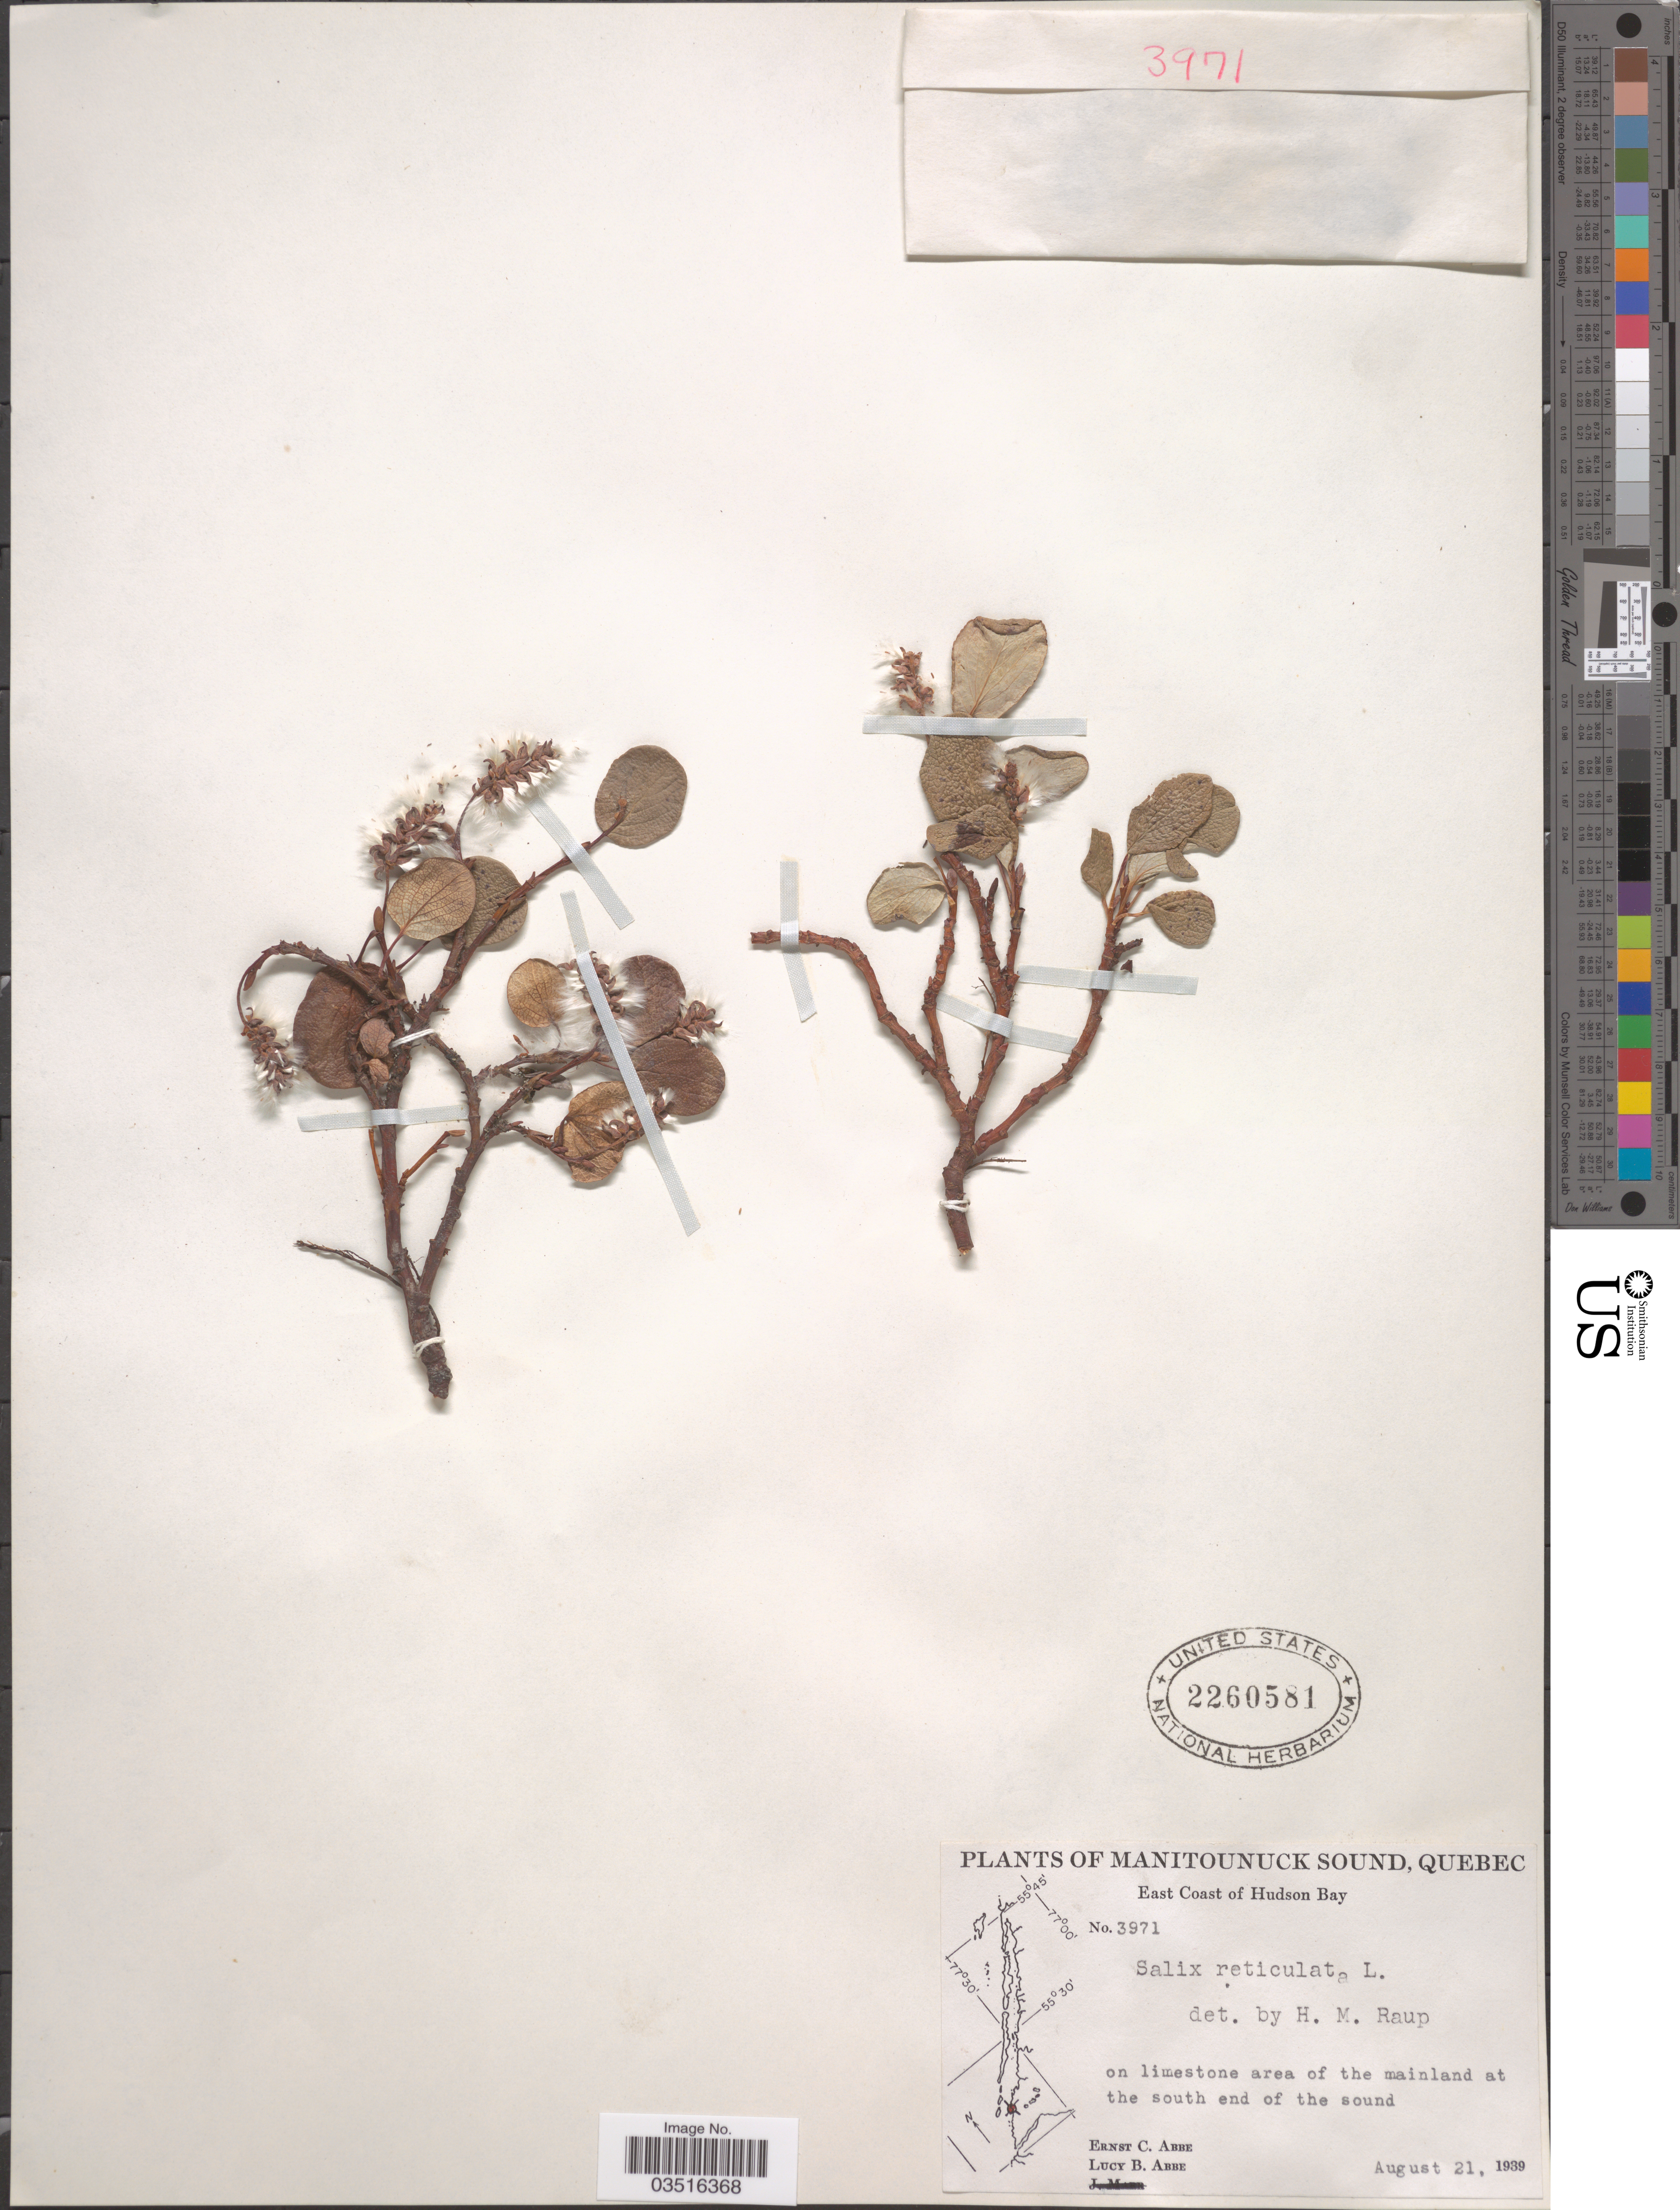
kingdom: Plantae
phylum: Tracheophyta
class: Magnoliopsida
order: Malpighiales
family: Salicaceae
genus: Salix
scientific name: Salix reticulata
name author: L.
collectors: E. C. Abbe & L. B. Abbe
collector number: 3971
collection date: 1939-08-21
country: Canada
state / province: Quebec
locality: Manitounuck Sound. East Coast of Hudson Bay. On limestone area of the mainland at the south end of the sound.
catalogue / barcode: US 2260581